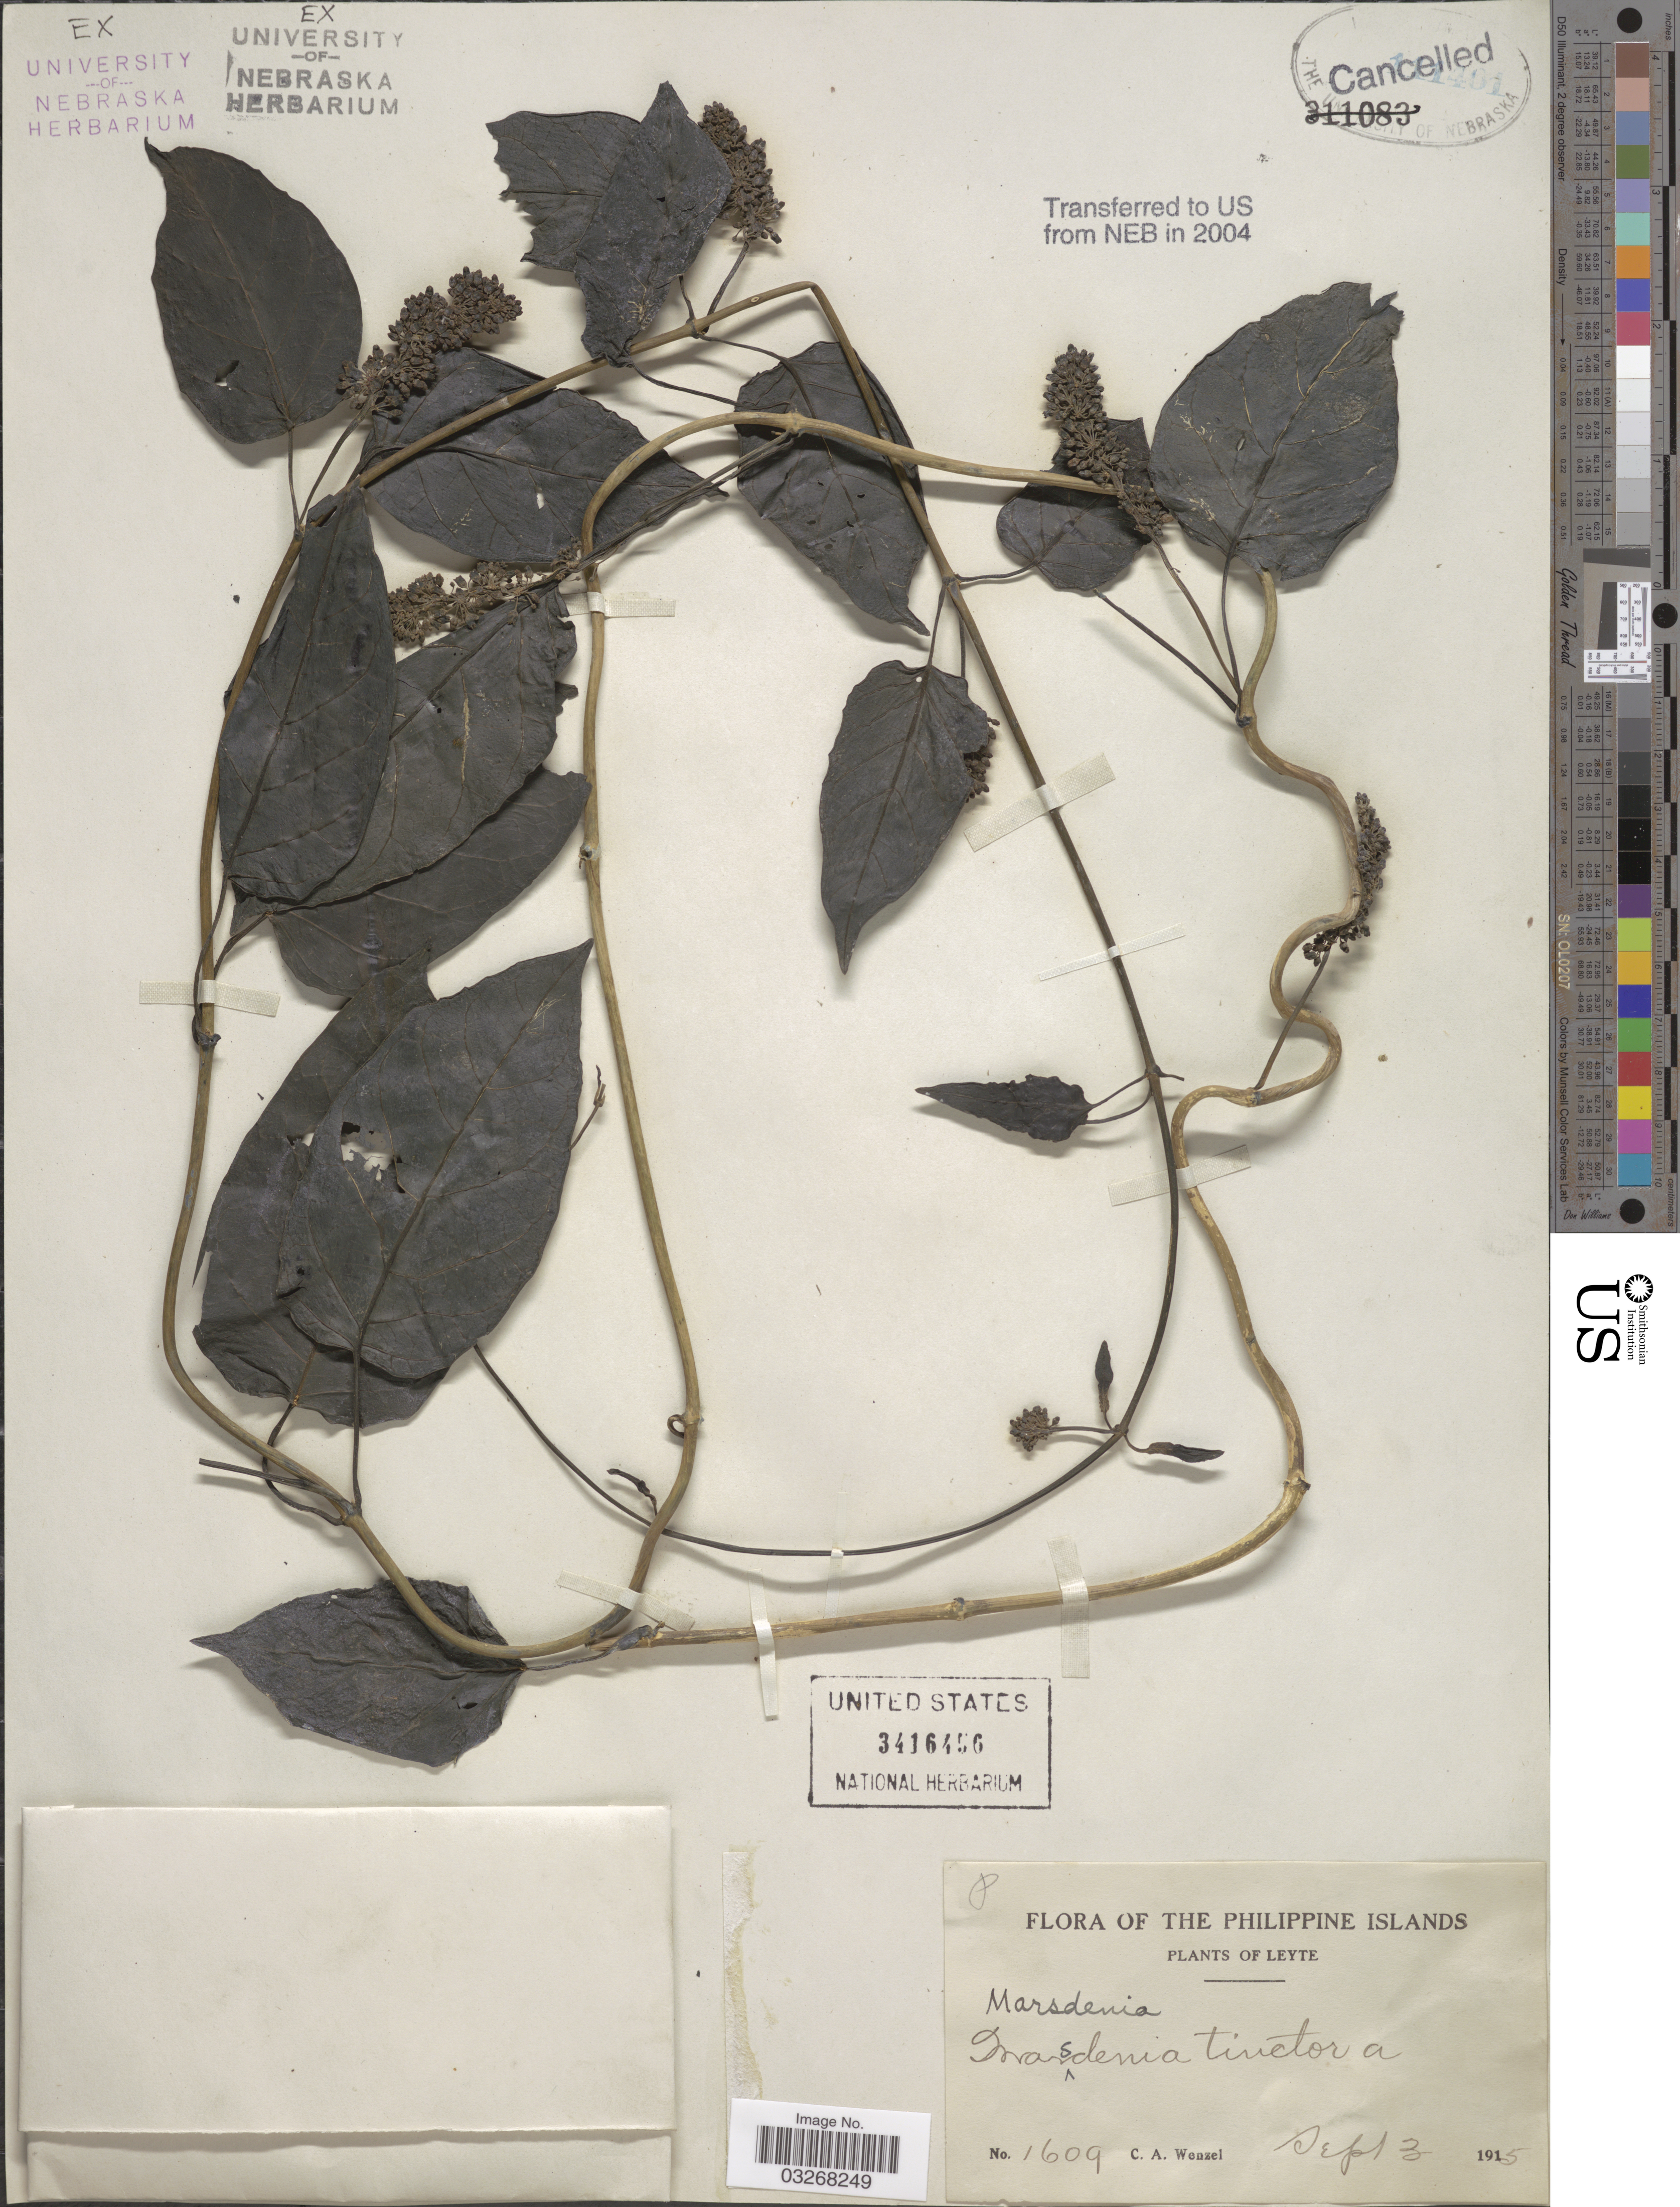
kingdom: Plantae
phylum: Tracheophyta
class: Magnoliopsida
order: Gentianales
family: Apocynaceae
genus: Marsdenia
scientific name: Marsdenia tinctoria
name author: (Roxb.) R. Br.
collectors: C. Wenzel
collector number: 1609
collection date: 1915-09-03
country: Philippines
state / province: Eastern Visayas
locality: Leyte.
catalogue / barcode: US 3416456